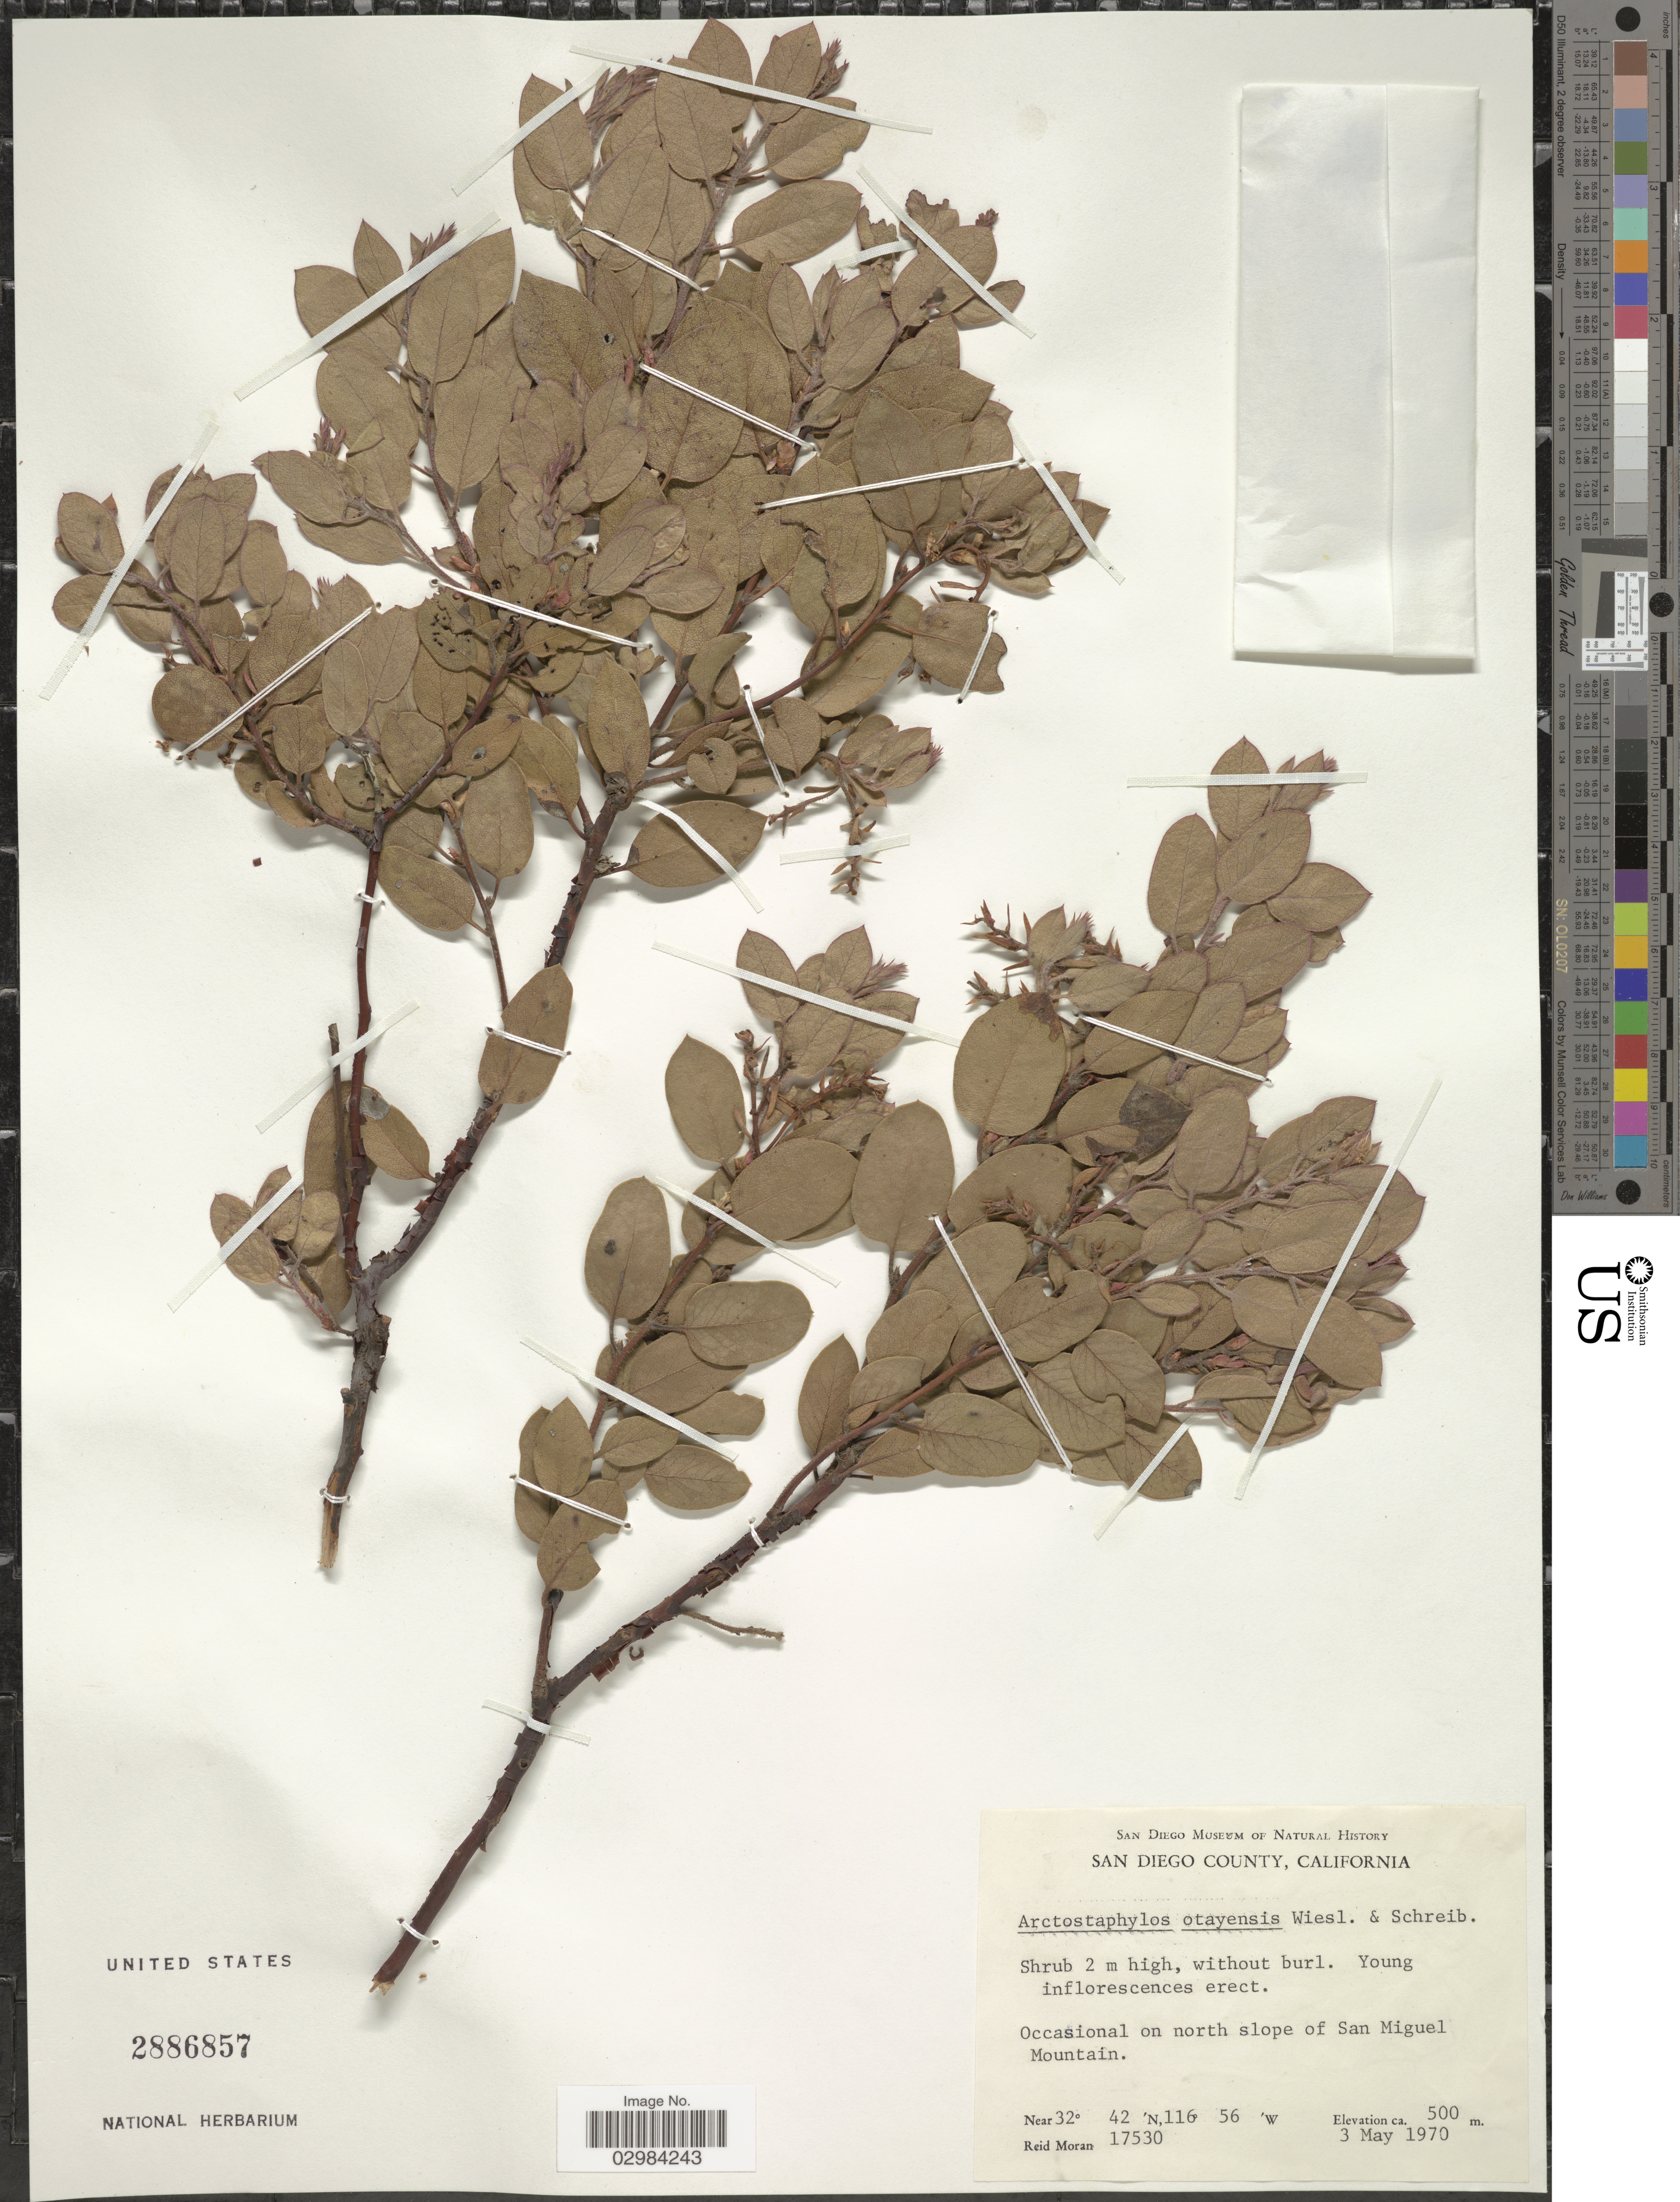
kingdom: Plantae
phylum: Tracheophyta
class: Magnoliopsida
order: Ericales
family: Ericaceae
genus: Arctostaphylos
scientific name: Arctostaphylos otayensis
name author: Wiesl. & B. Schreiber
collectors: R. V. Moran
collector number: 17530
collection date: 1970-05-03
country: United States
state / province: California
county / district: San Diego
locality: San Diego County, Occasional on north slope of San Miguel Mountain.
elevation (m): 500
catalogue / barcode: US 2886857